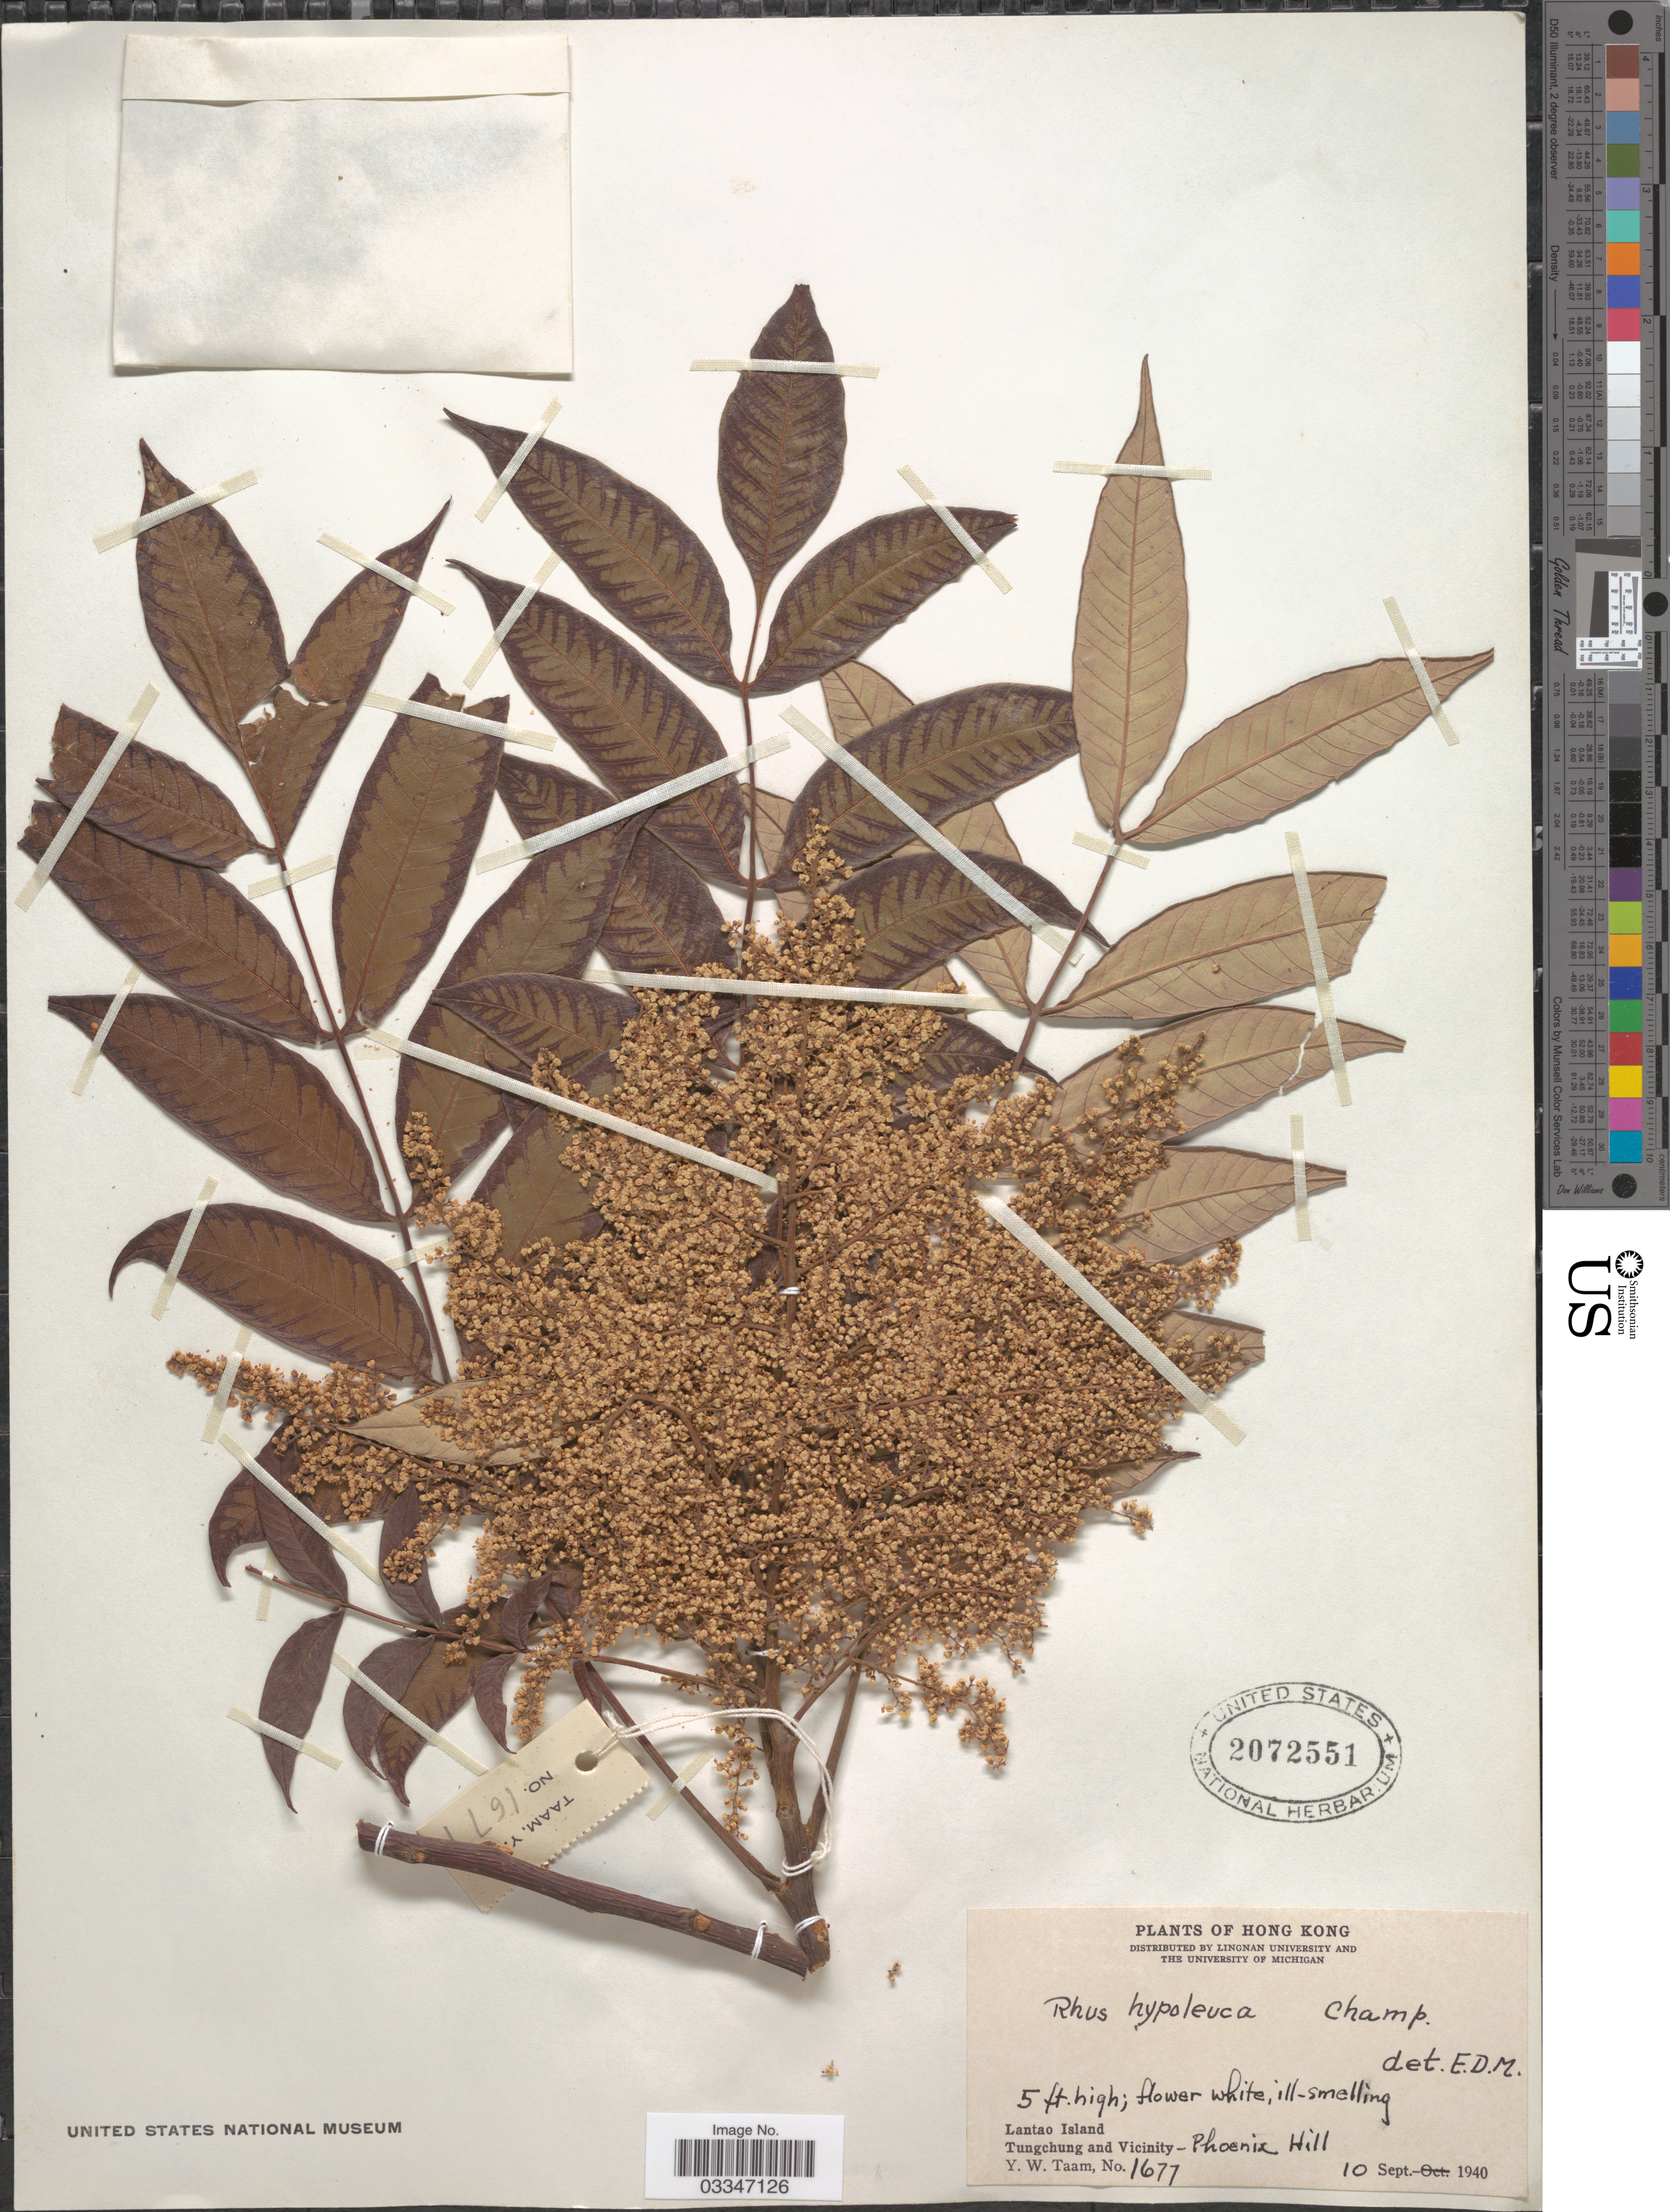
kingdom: Plantae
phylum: Tracheophyta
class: Magnoliopsida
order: Sapindales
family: Anacardiaceae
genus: Rhus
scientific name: Rhus hypoleuca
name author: Champ. ex Benth.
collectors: Y. W. Taam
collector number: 1677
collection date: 1940-09-10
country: China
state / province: Hong Kong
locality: Lantao Island. Tungchung and Vicinity - Phoenix Hill.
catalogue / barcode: US 2072551